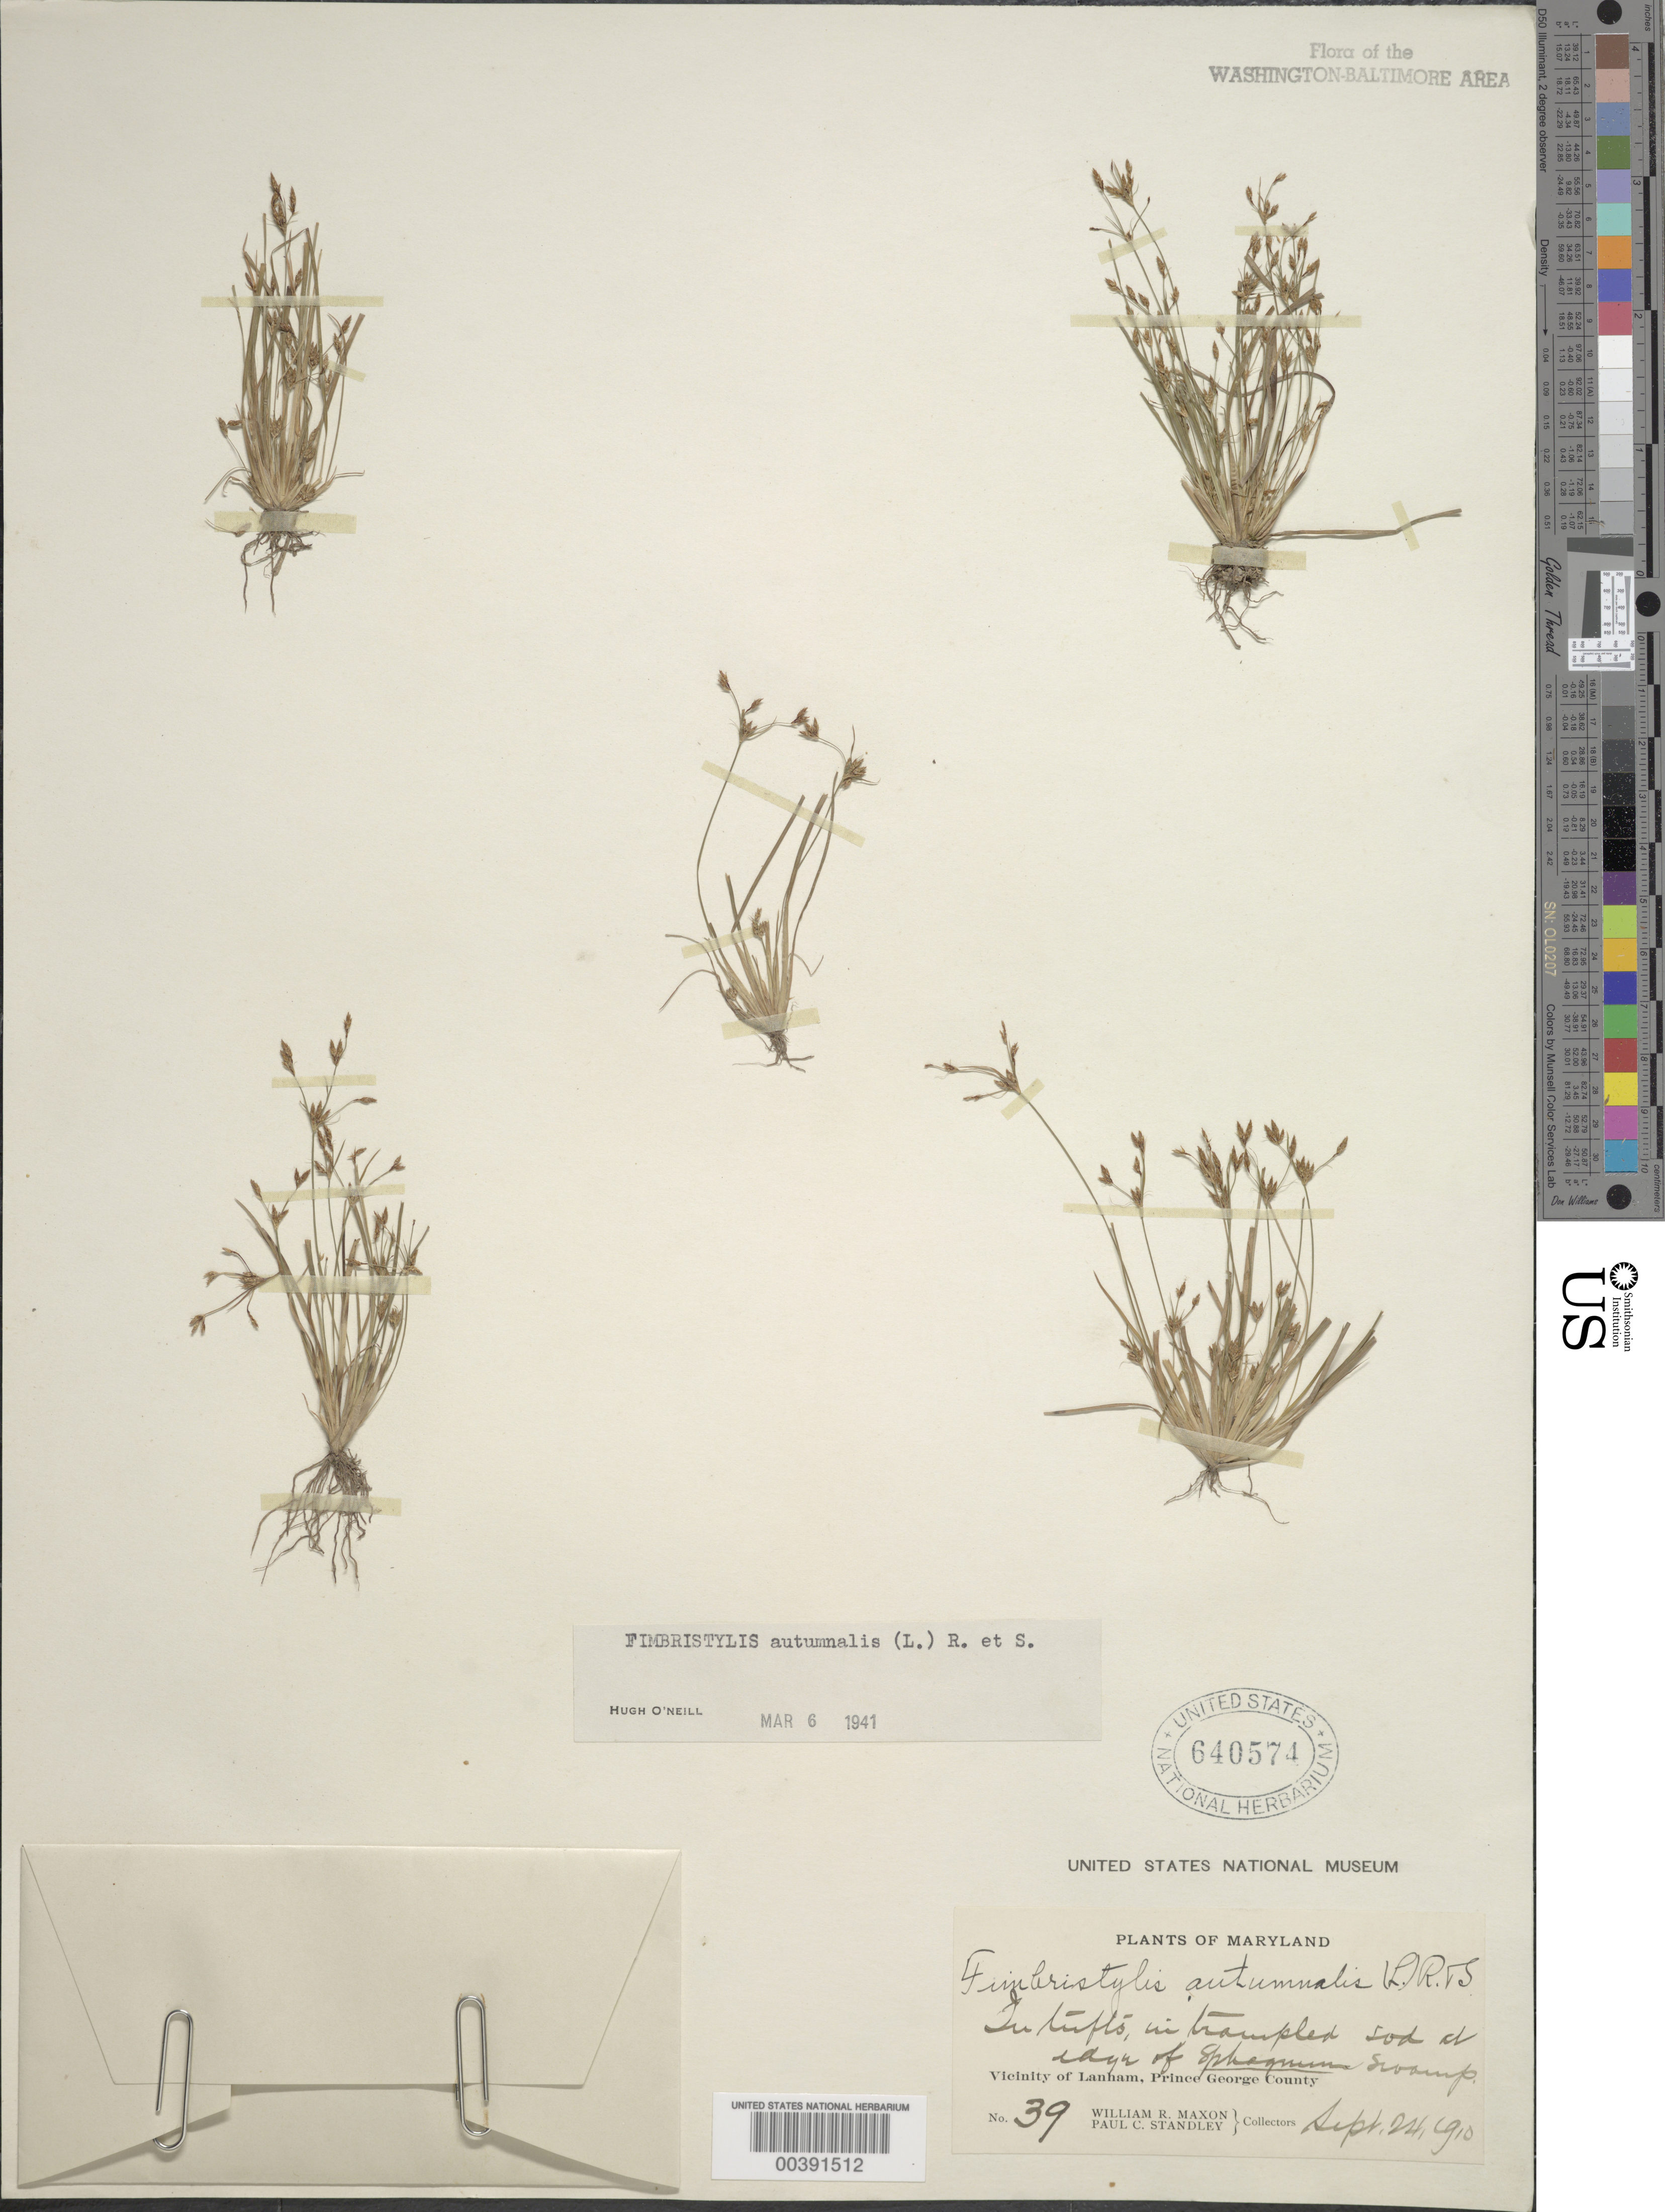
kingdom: Plantae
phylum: Tracheophyta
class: Liliopsida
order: Poales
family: Cyperaceae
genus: Fimbristylis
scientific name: Fimbristylis autumnalis (L.) Roem. & Schult.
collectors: W. R. Maxon & P. C. Standley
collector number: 39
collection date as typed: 24 Sep 1910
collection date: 1910-09-24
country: United States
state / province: Maryland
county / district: Prince George's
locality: Lanham vicinity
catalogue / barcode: US 640574